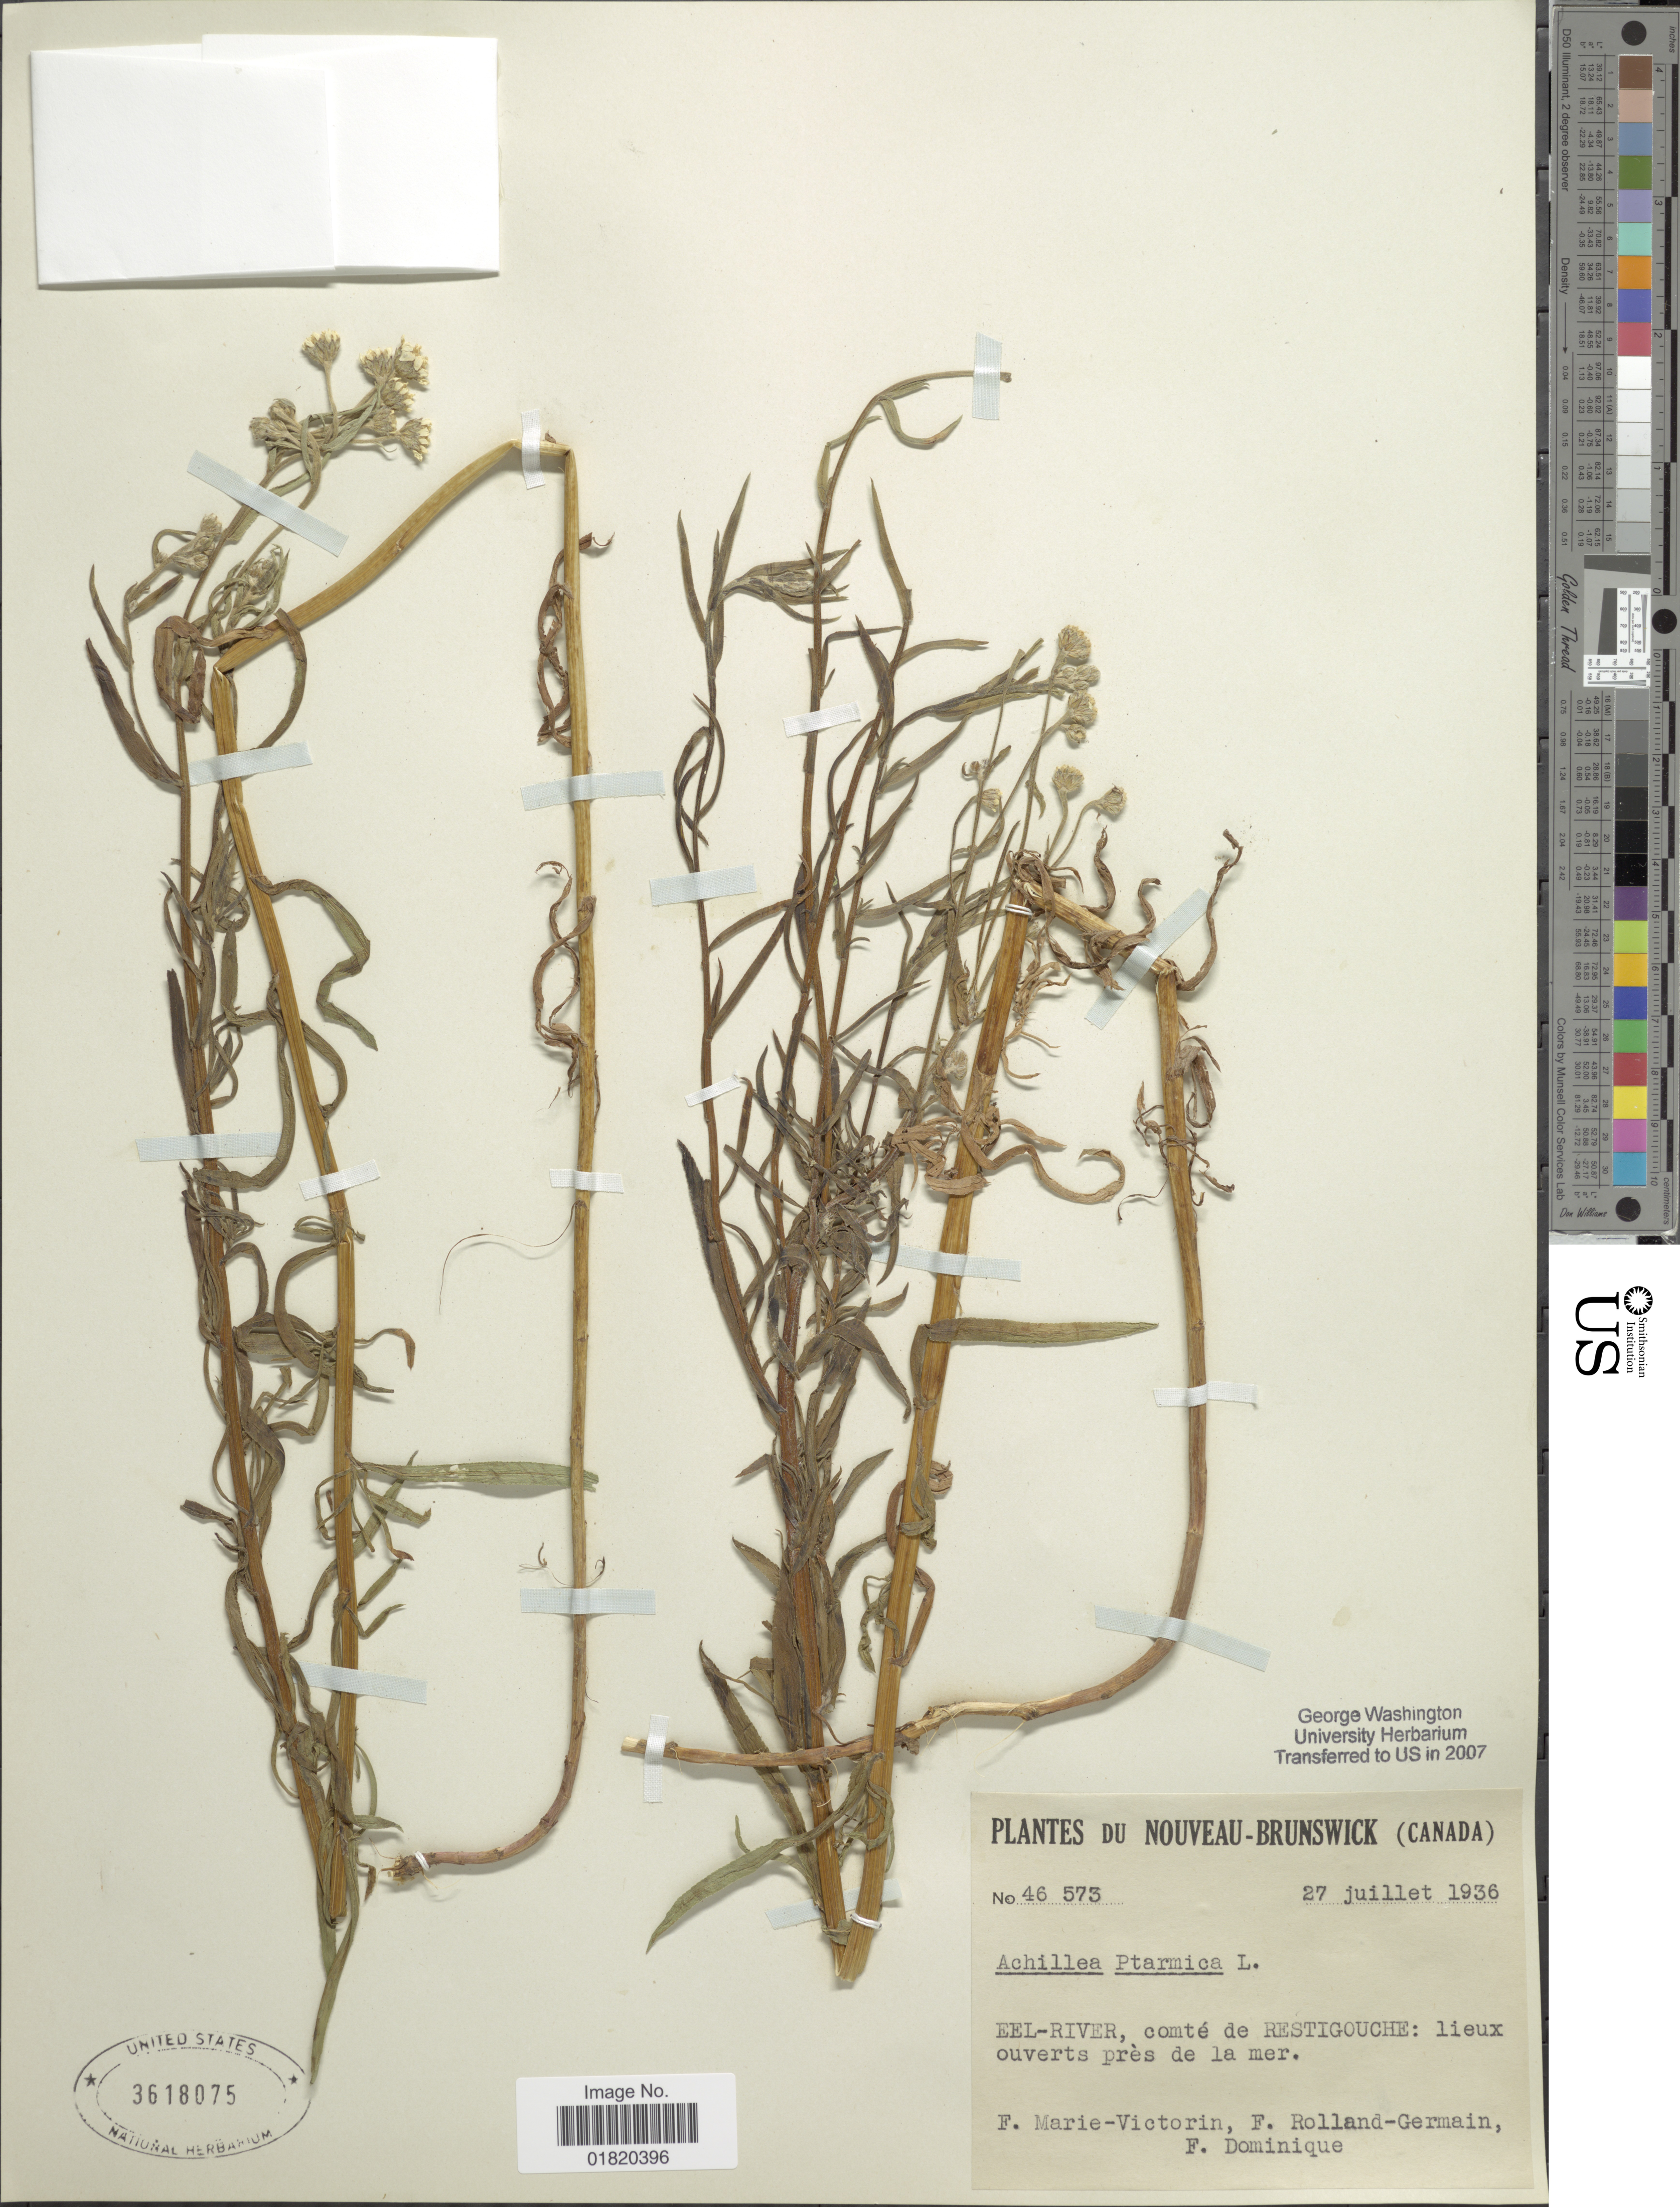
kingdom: Plantae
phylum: Tracheophyta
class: Magnoliopsida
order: Asterales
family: Asteraceae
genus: Achillea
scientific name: Achillea ptarmica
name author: L.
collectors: F. Marie-Victorin, Rolland-Germain & F. Dominique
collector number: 46573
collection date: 1936-07-27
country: Canada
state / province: New Brunswick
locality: Eel-River, comté de Restigouche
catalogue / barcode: US 3618075